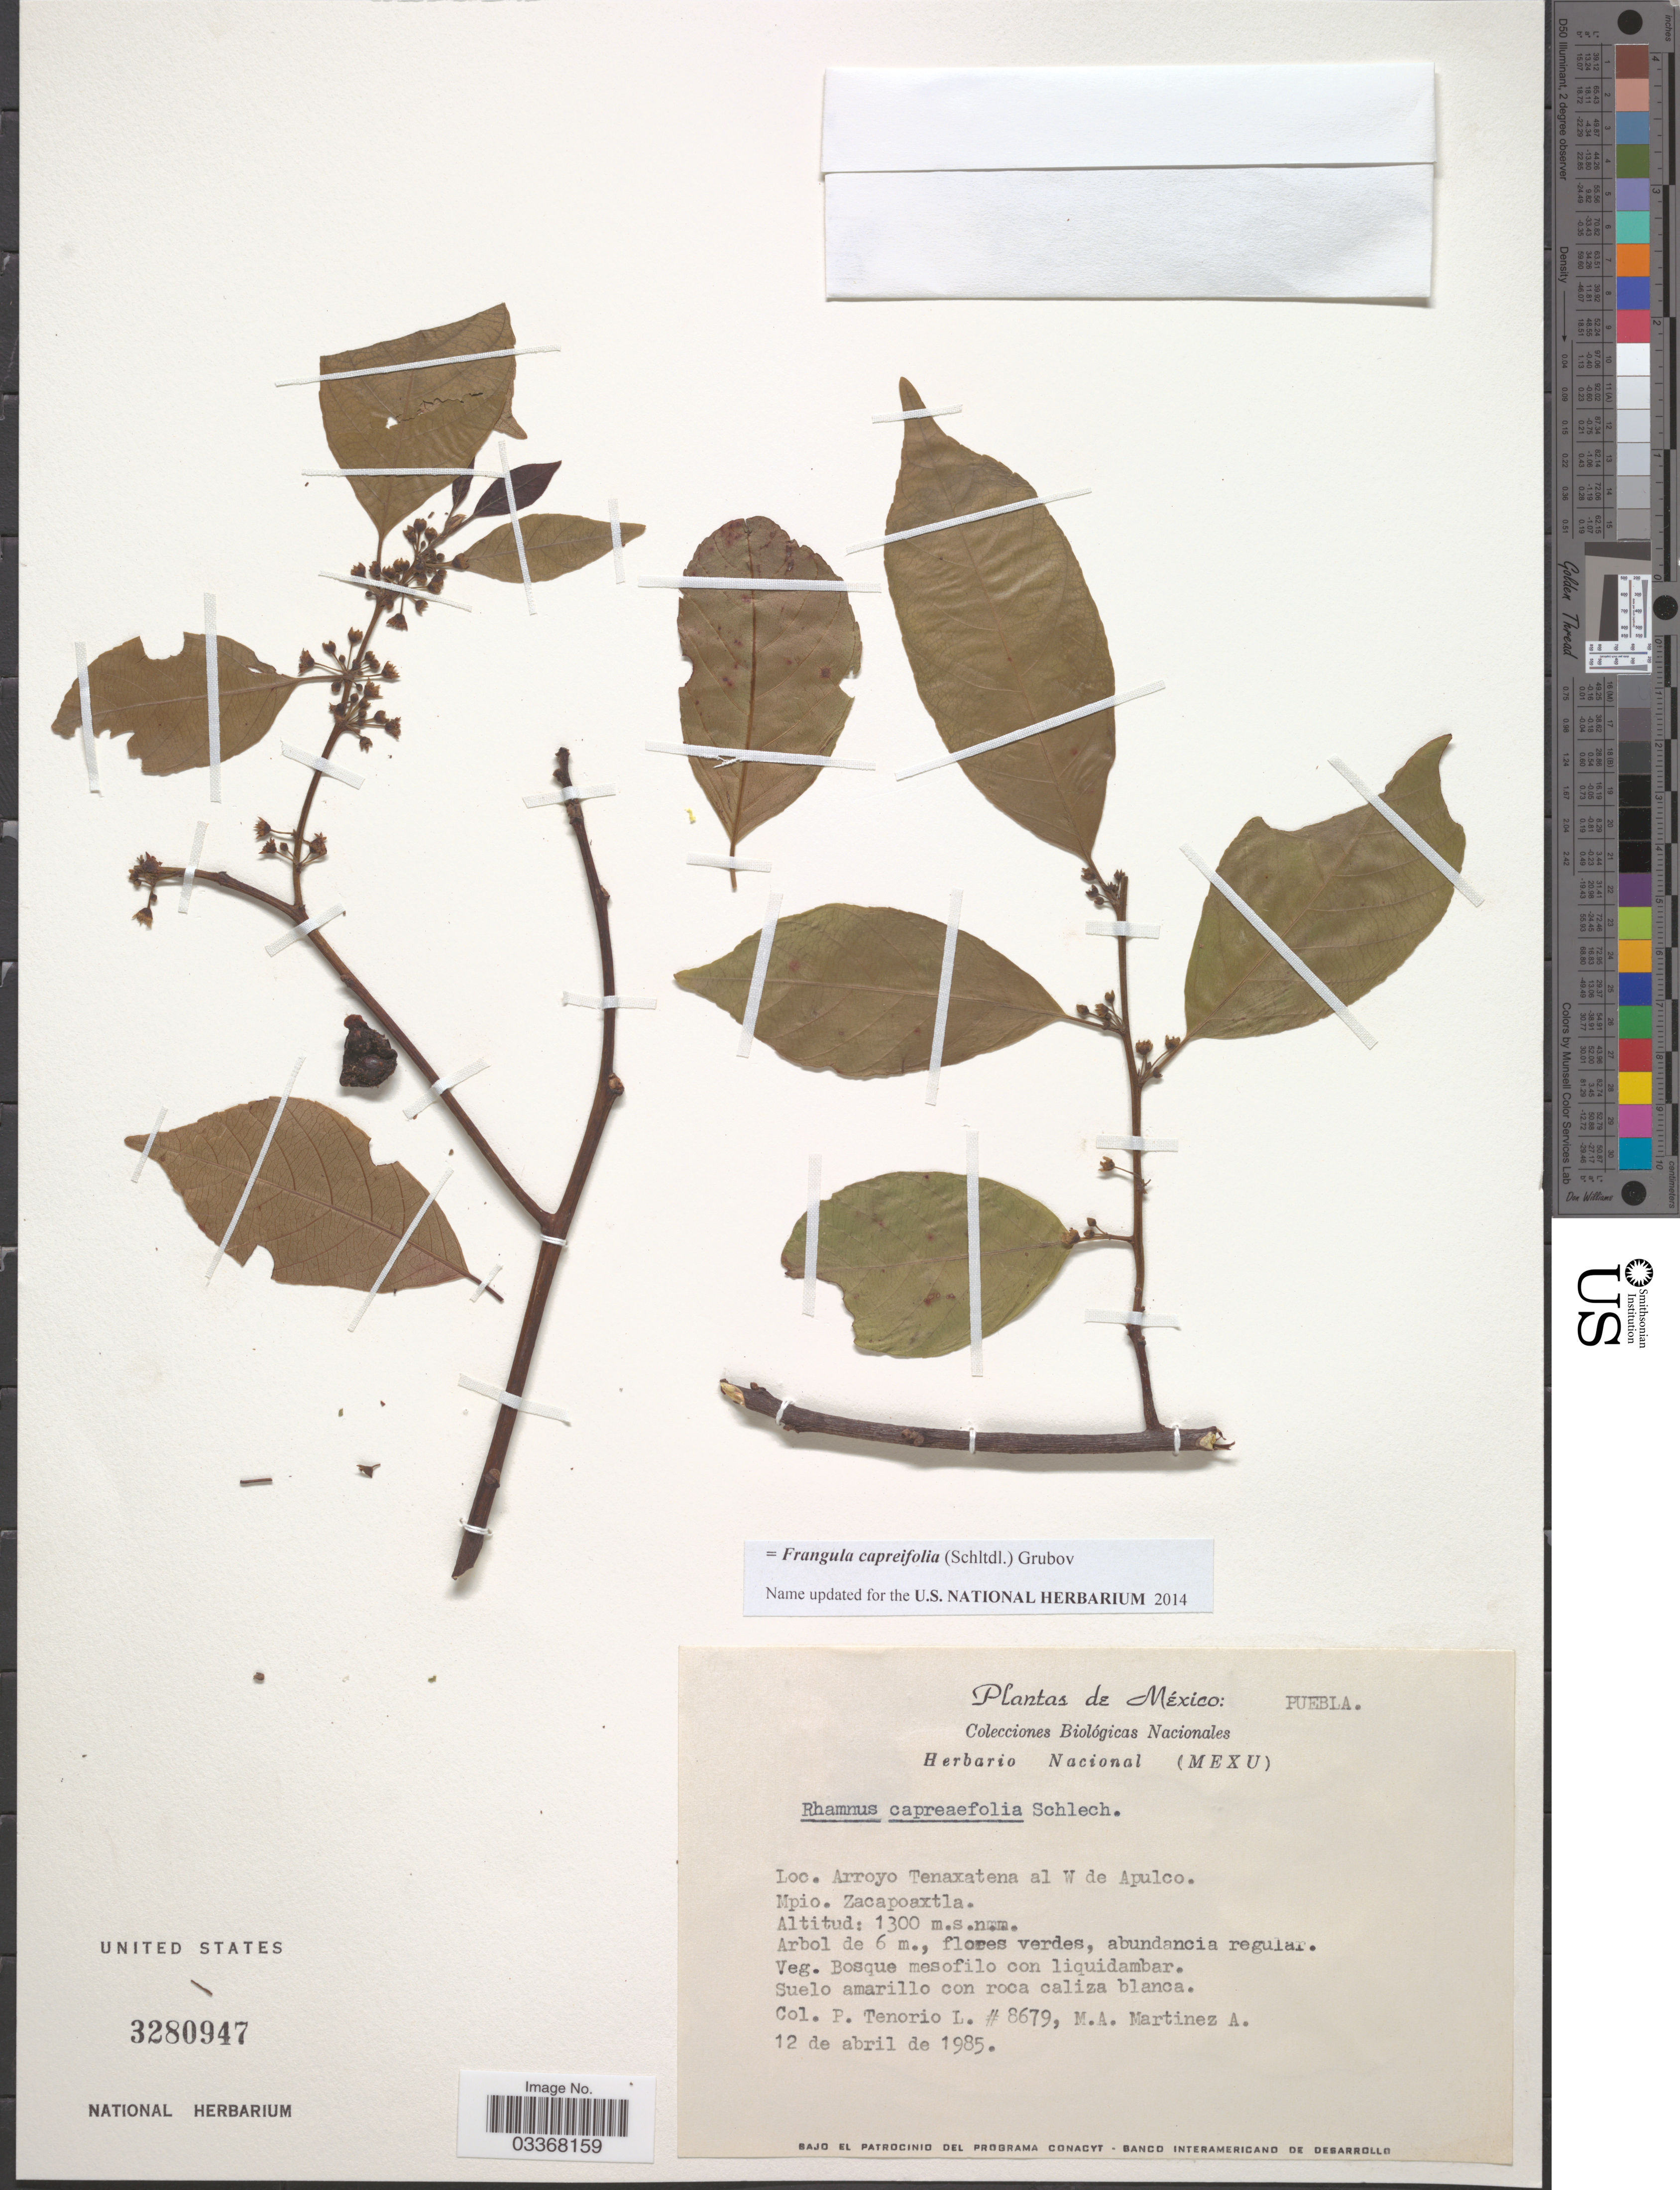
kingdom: Plantae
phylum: Tracheophyta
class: Magnoliopsida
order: Rosales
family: Rhamnaceae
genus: Frangula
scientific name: Frangula capreifolia var. capreifolia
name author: (Schltdl.) Grubov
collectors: P. Tenorio L. & M. A. Martínez Alfaro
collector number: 8679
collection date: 1985-04-12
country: Mexico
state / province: Puebla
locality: Arroyo Tenaxatena al W de Apulco. Mpio. Zacapoaxtla.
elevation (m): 1300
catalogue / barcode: US 3280947